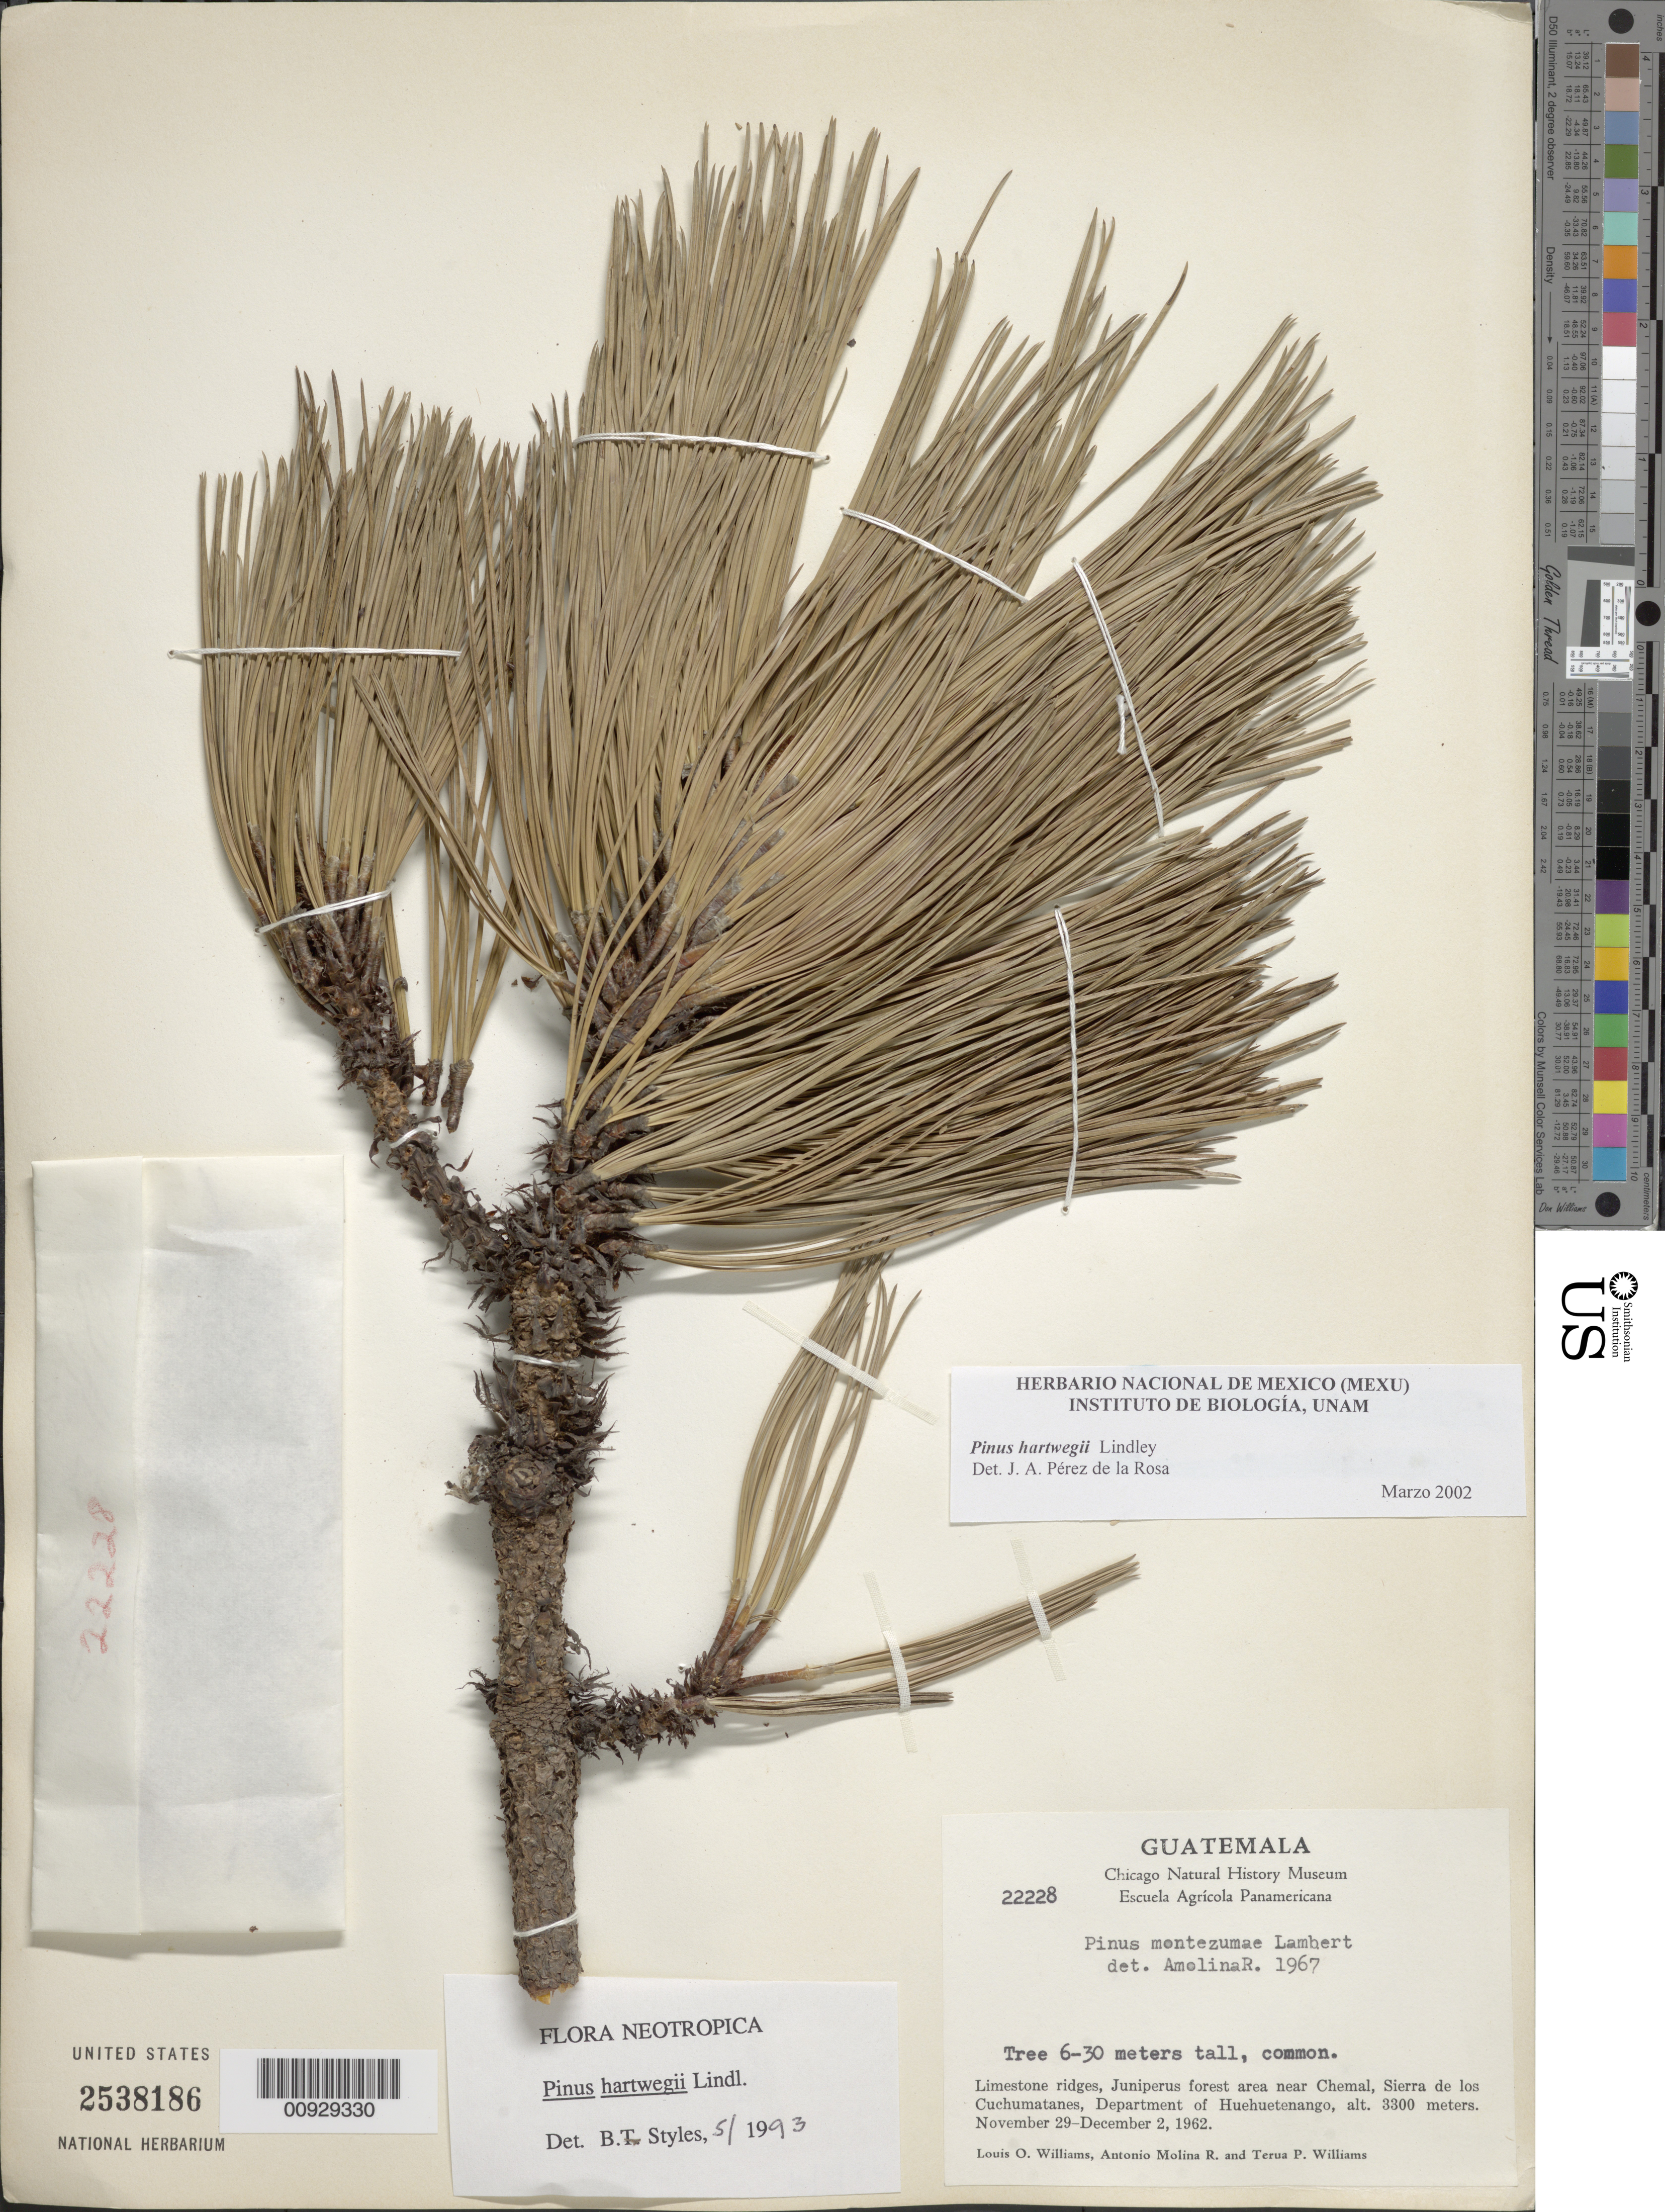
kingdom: Plantae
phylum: Tracheophyta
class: Pinopsida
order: Pinales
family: Pinaceae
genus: Pinus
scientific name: Pinus hartwegii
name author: Lindl.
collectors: L. O. Williams, A. Molina R. & T. P. Williams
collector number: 22228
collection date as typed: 29 Nov 1962 to 02 Dec 1962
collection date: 1962-11-29/1962-12-02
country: Guatemala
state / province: Huehuetenango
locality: Area near Chemal, Sierra de los Cuchumatanes.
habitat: Limestone ridges, Juniperus forest.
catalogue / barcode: US 2538186